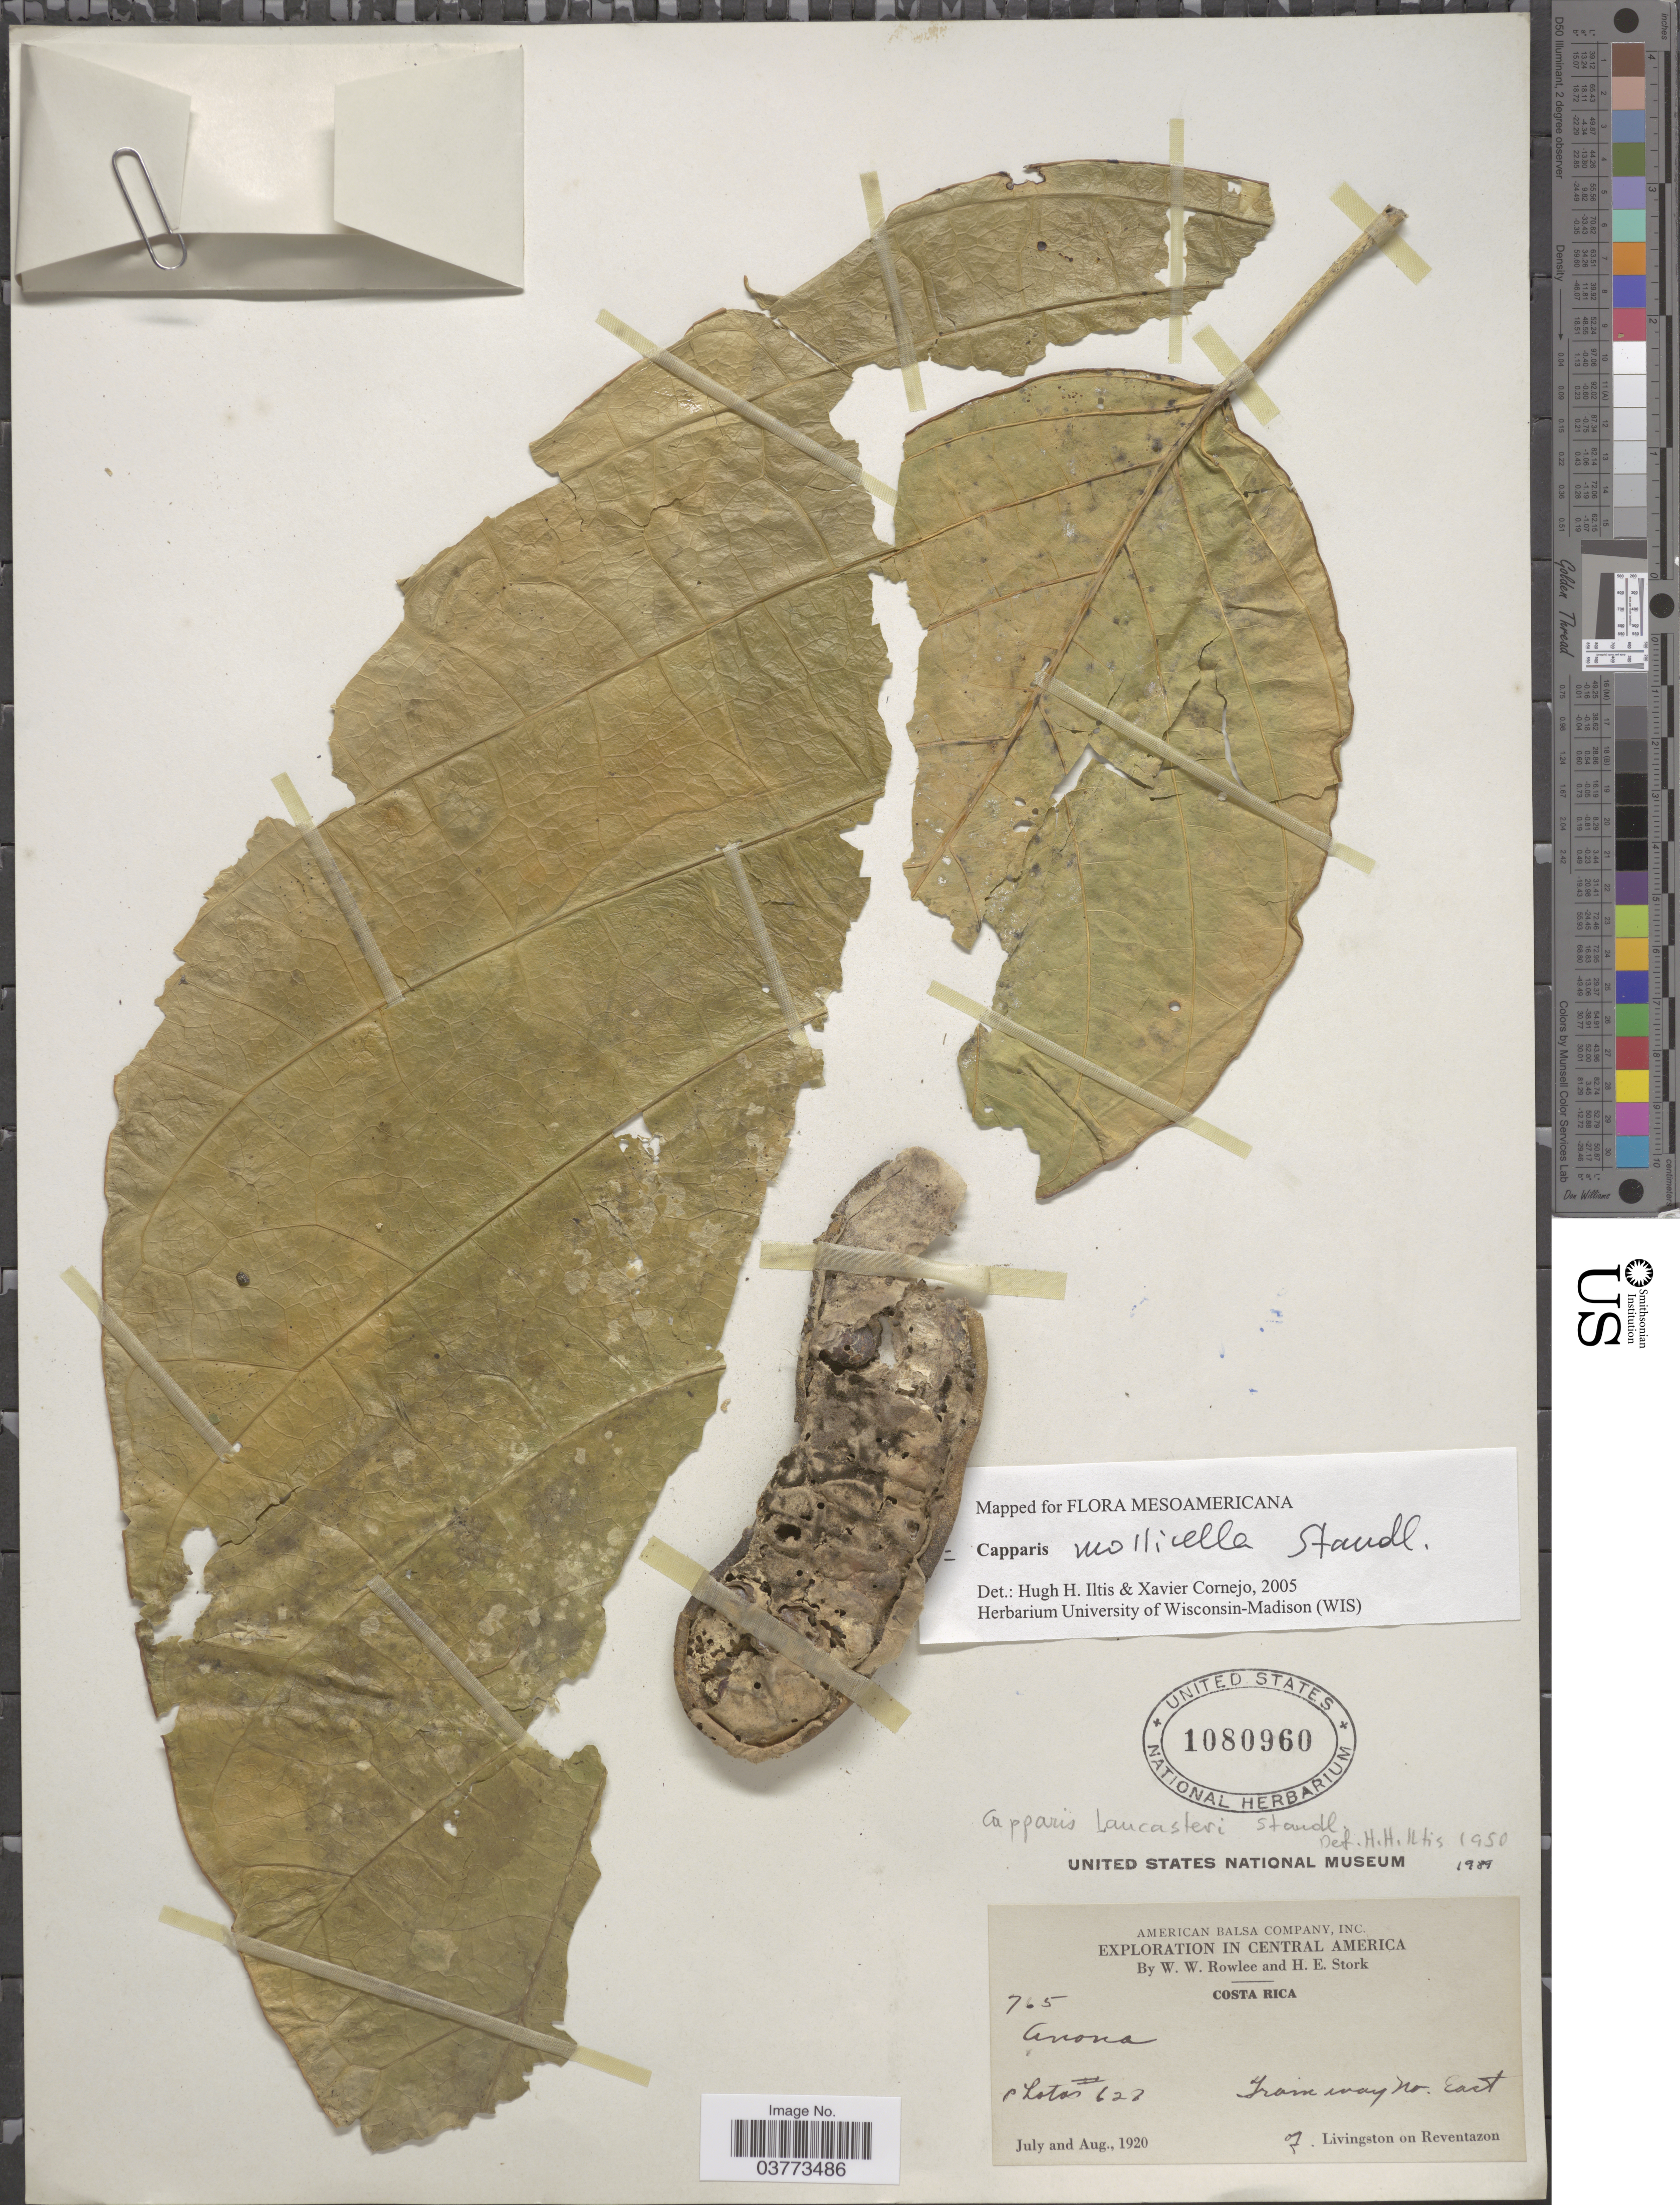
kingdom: Plantae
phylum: Tracheophyta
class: Magnoliopsida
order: Brassicales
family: Capparaceae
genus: Capparidastrum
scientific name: Capparidastrum mollicellum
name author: (Standl.) Cornejo & Iltis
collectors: W. W. Rowlee & H. E. Stork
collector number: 765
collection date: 1920-07/1920-08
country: Costa Rica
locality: Train way No. East of Livingston on Reventazon.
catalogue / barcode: US 1080960